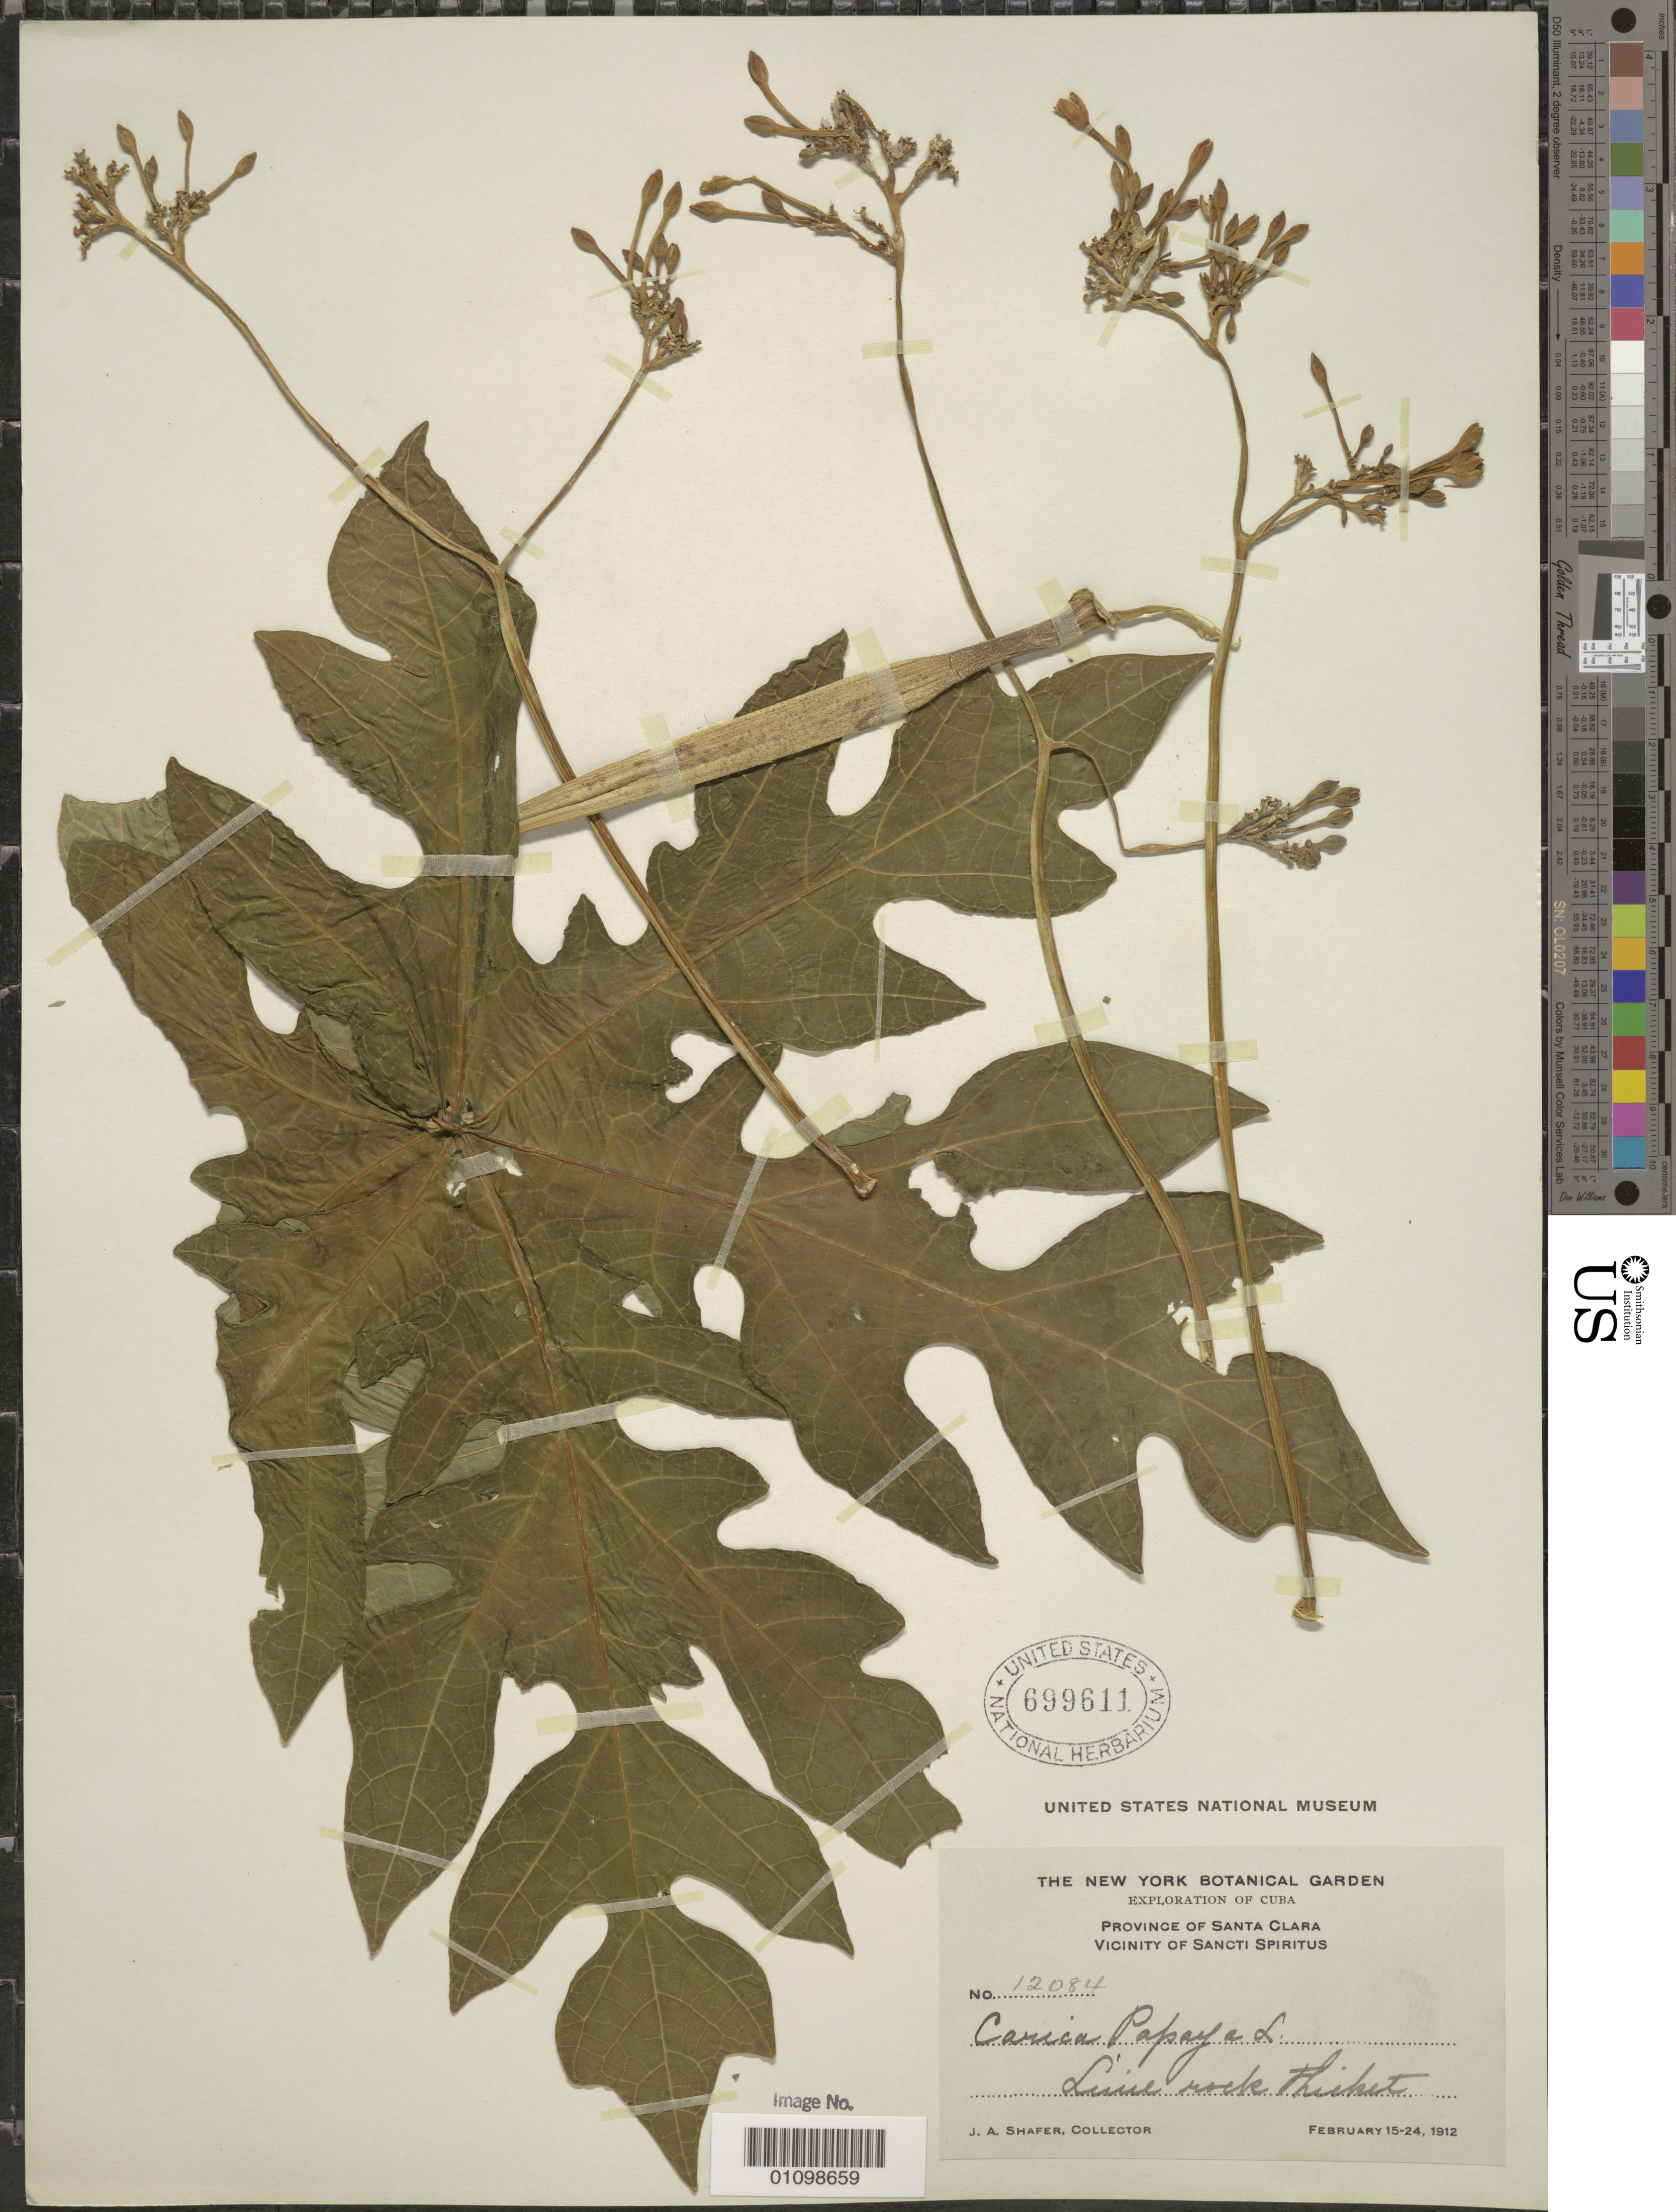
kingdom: Plantae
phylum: Tracheophyta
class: Magnoliopsida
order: Brassicales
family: Caricaceae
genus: Carica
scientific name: Carica papaya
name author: L.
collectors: J. A. Shafer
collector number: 12084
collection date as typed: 15 Feb 1912 to 24 Feb 1912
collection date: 1912-02-15/1912-02-24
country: Cuba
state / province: Villa Clara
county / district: Santa Clara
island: Cuba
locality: Province Santa Clara Vicinity of Sancti Spiritus Live rock thicket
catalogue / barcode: US 699611